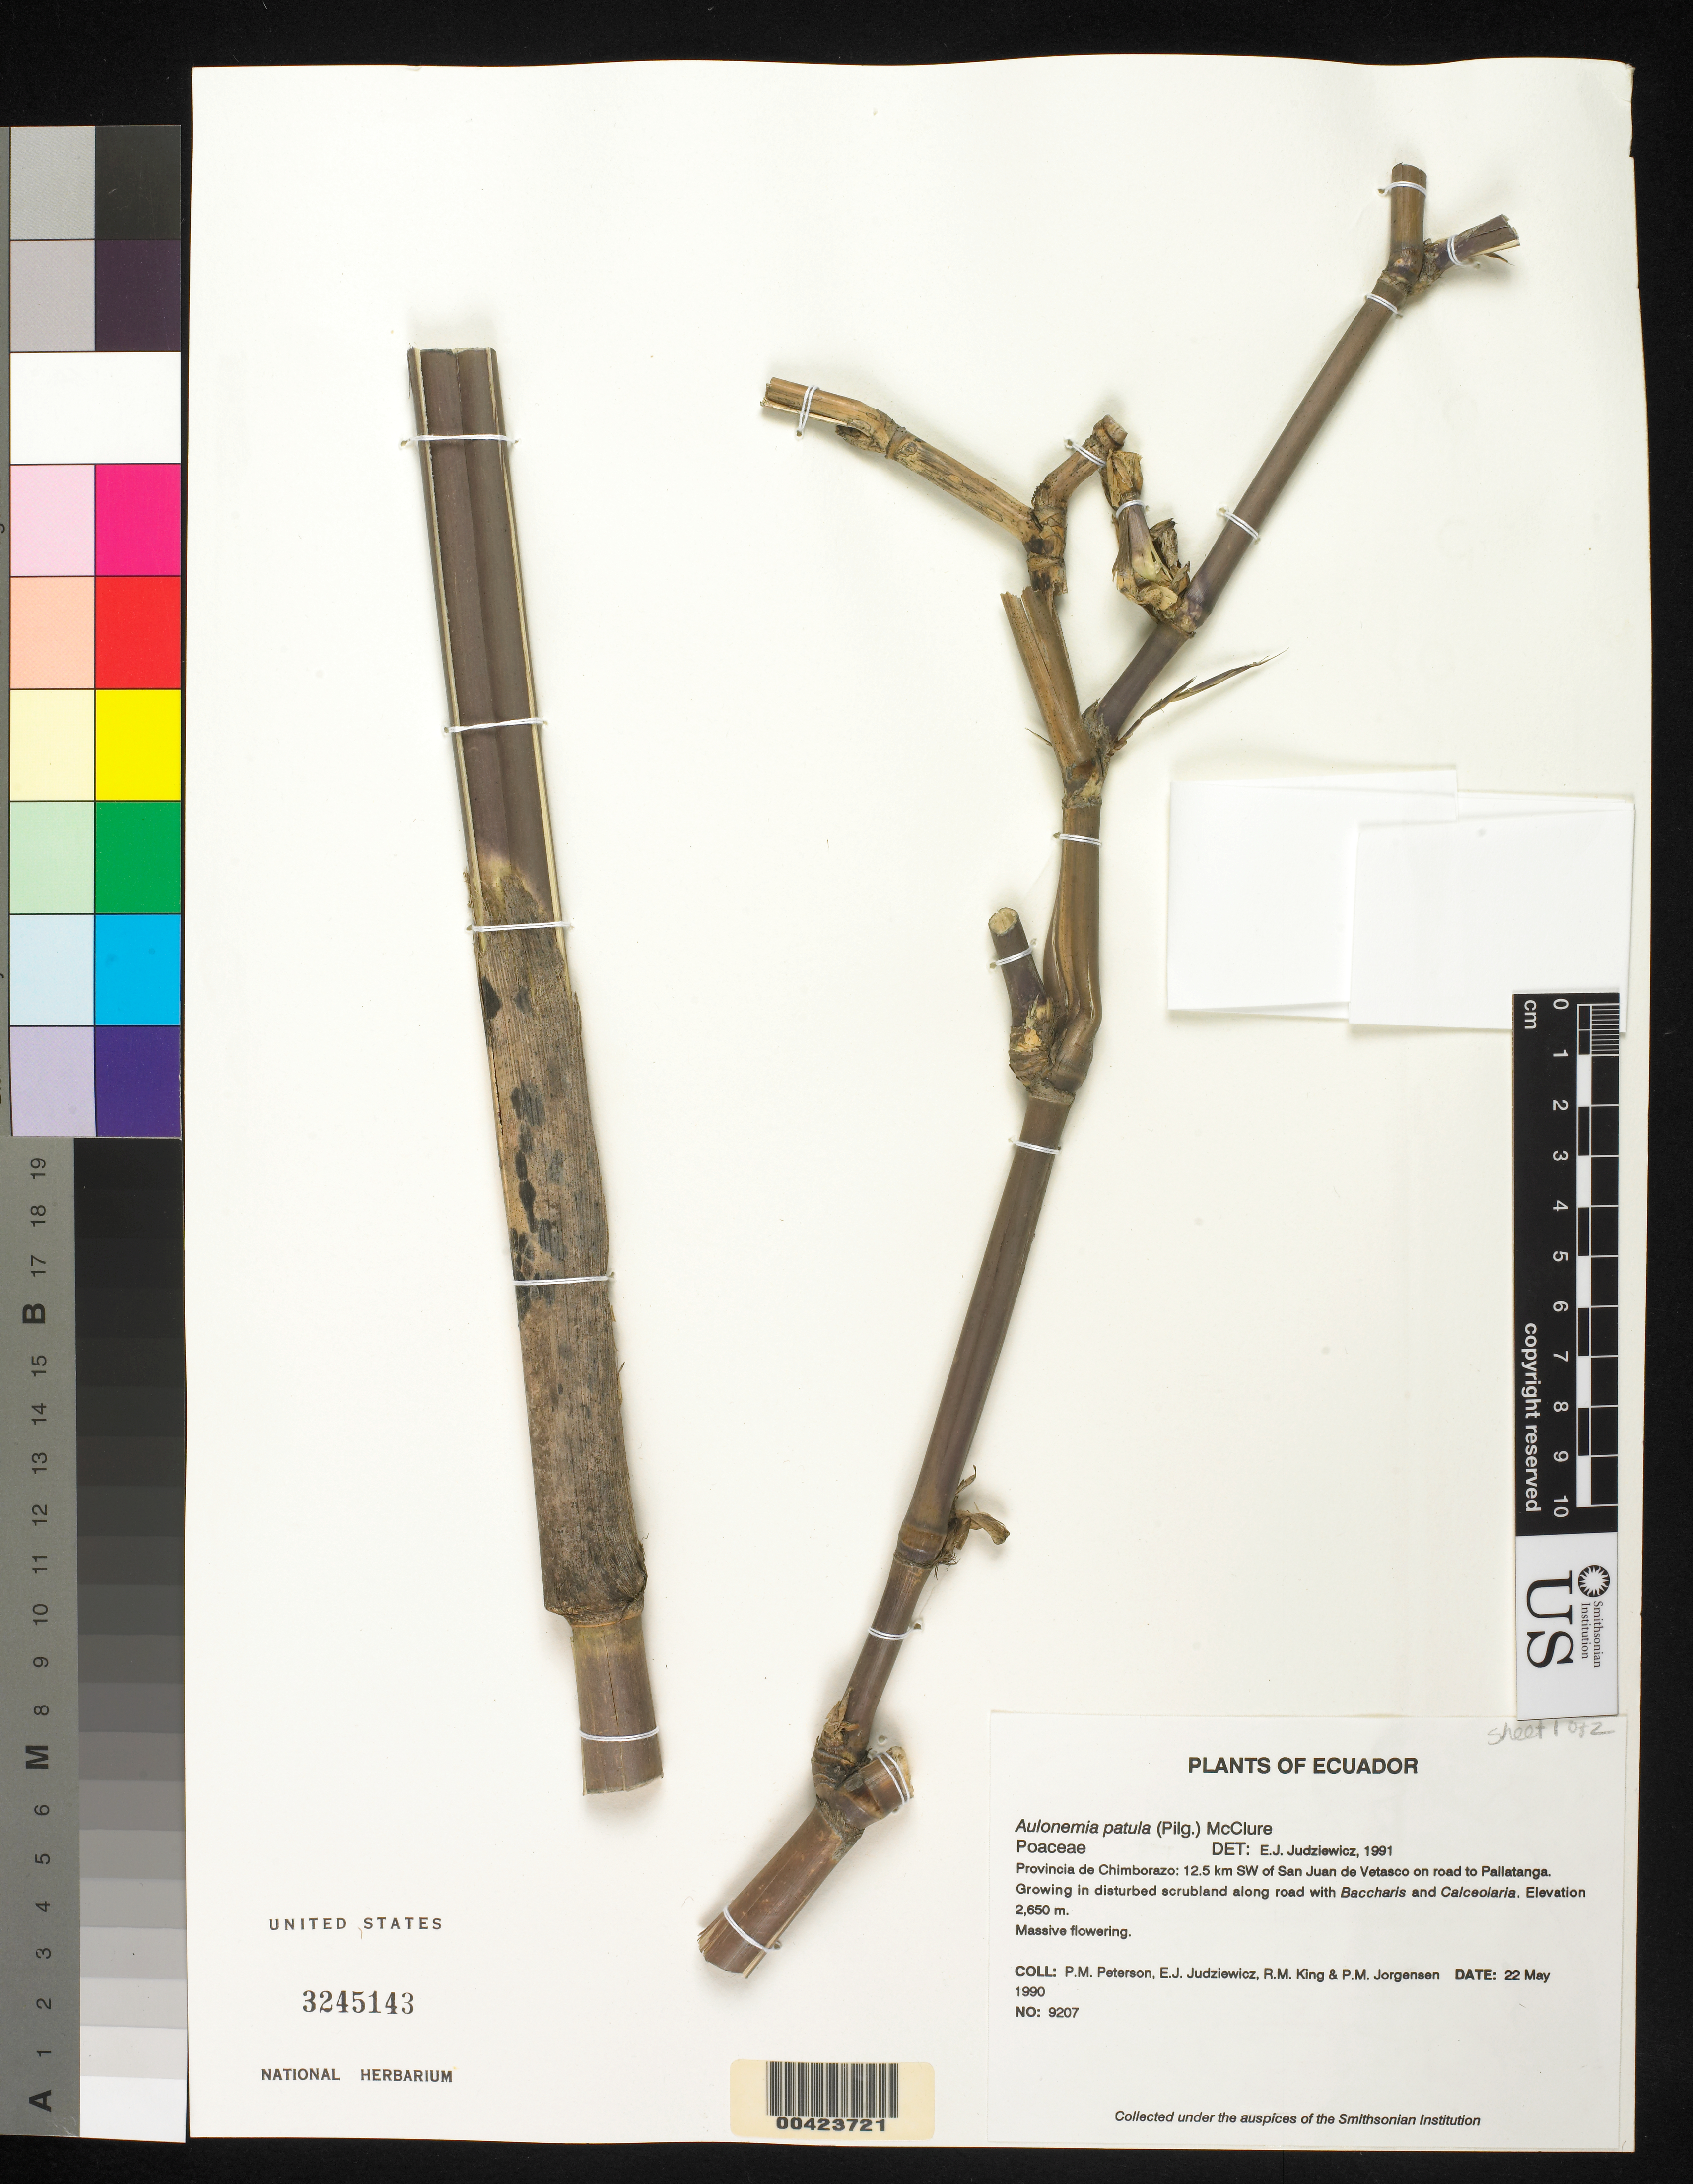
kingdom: Plantae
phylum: Tracheophyta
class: Liliopsida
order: Poales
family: Poaceae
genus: Aulonemia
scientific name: Aulonemia patula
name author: (Pilg.) McClure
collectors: P. M. Peterson, E. J. Judziewicz, R. M. King & P. M. Jørgensen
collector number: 09207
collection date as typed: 22 May 1990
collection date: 1990-05-22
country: Ecuador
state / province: Chimborazo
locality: San Juan de Veltasco, 12.5 km SW of ; on road to Pallatanga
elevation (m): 2650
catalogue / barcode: US 3245143